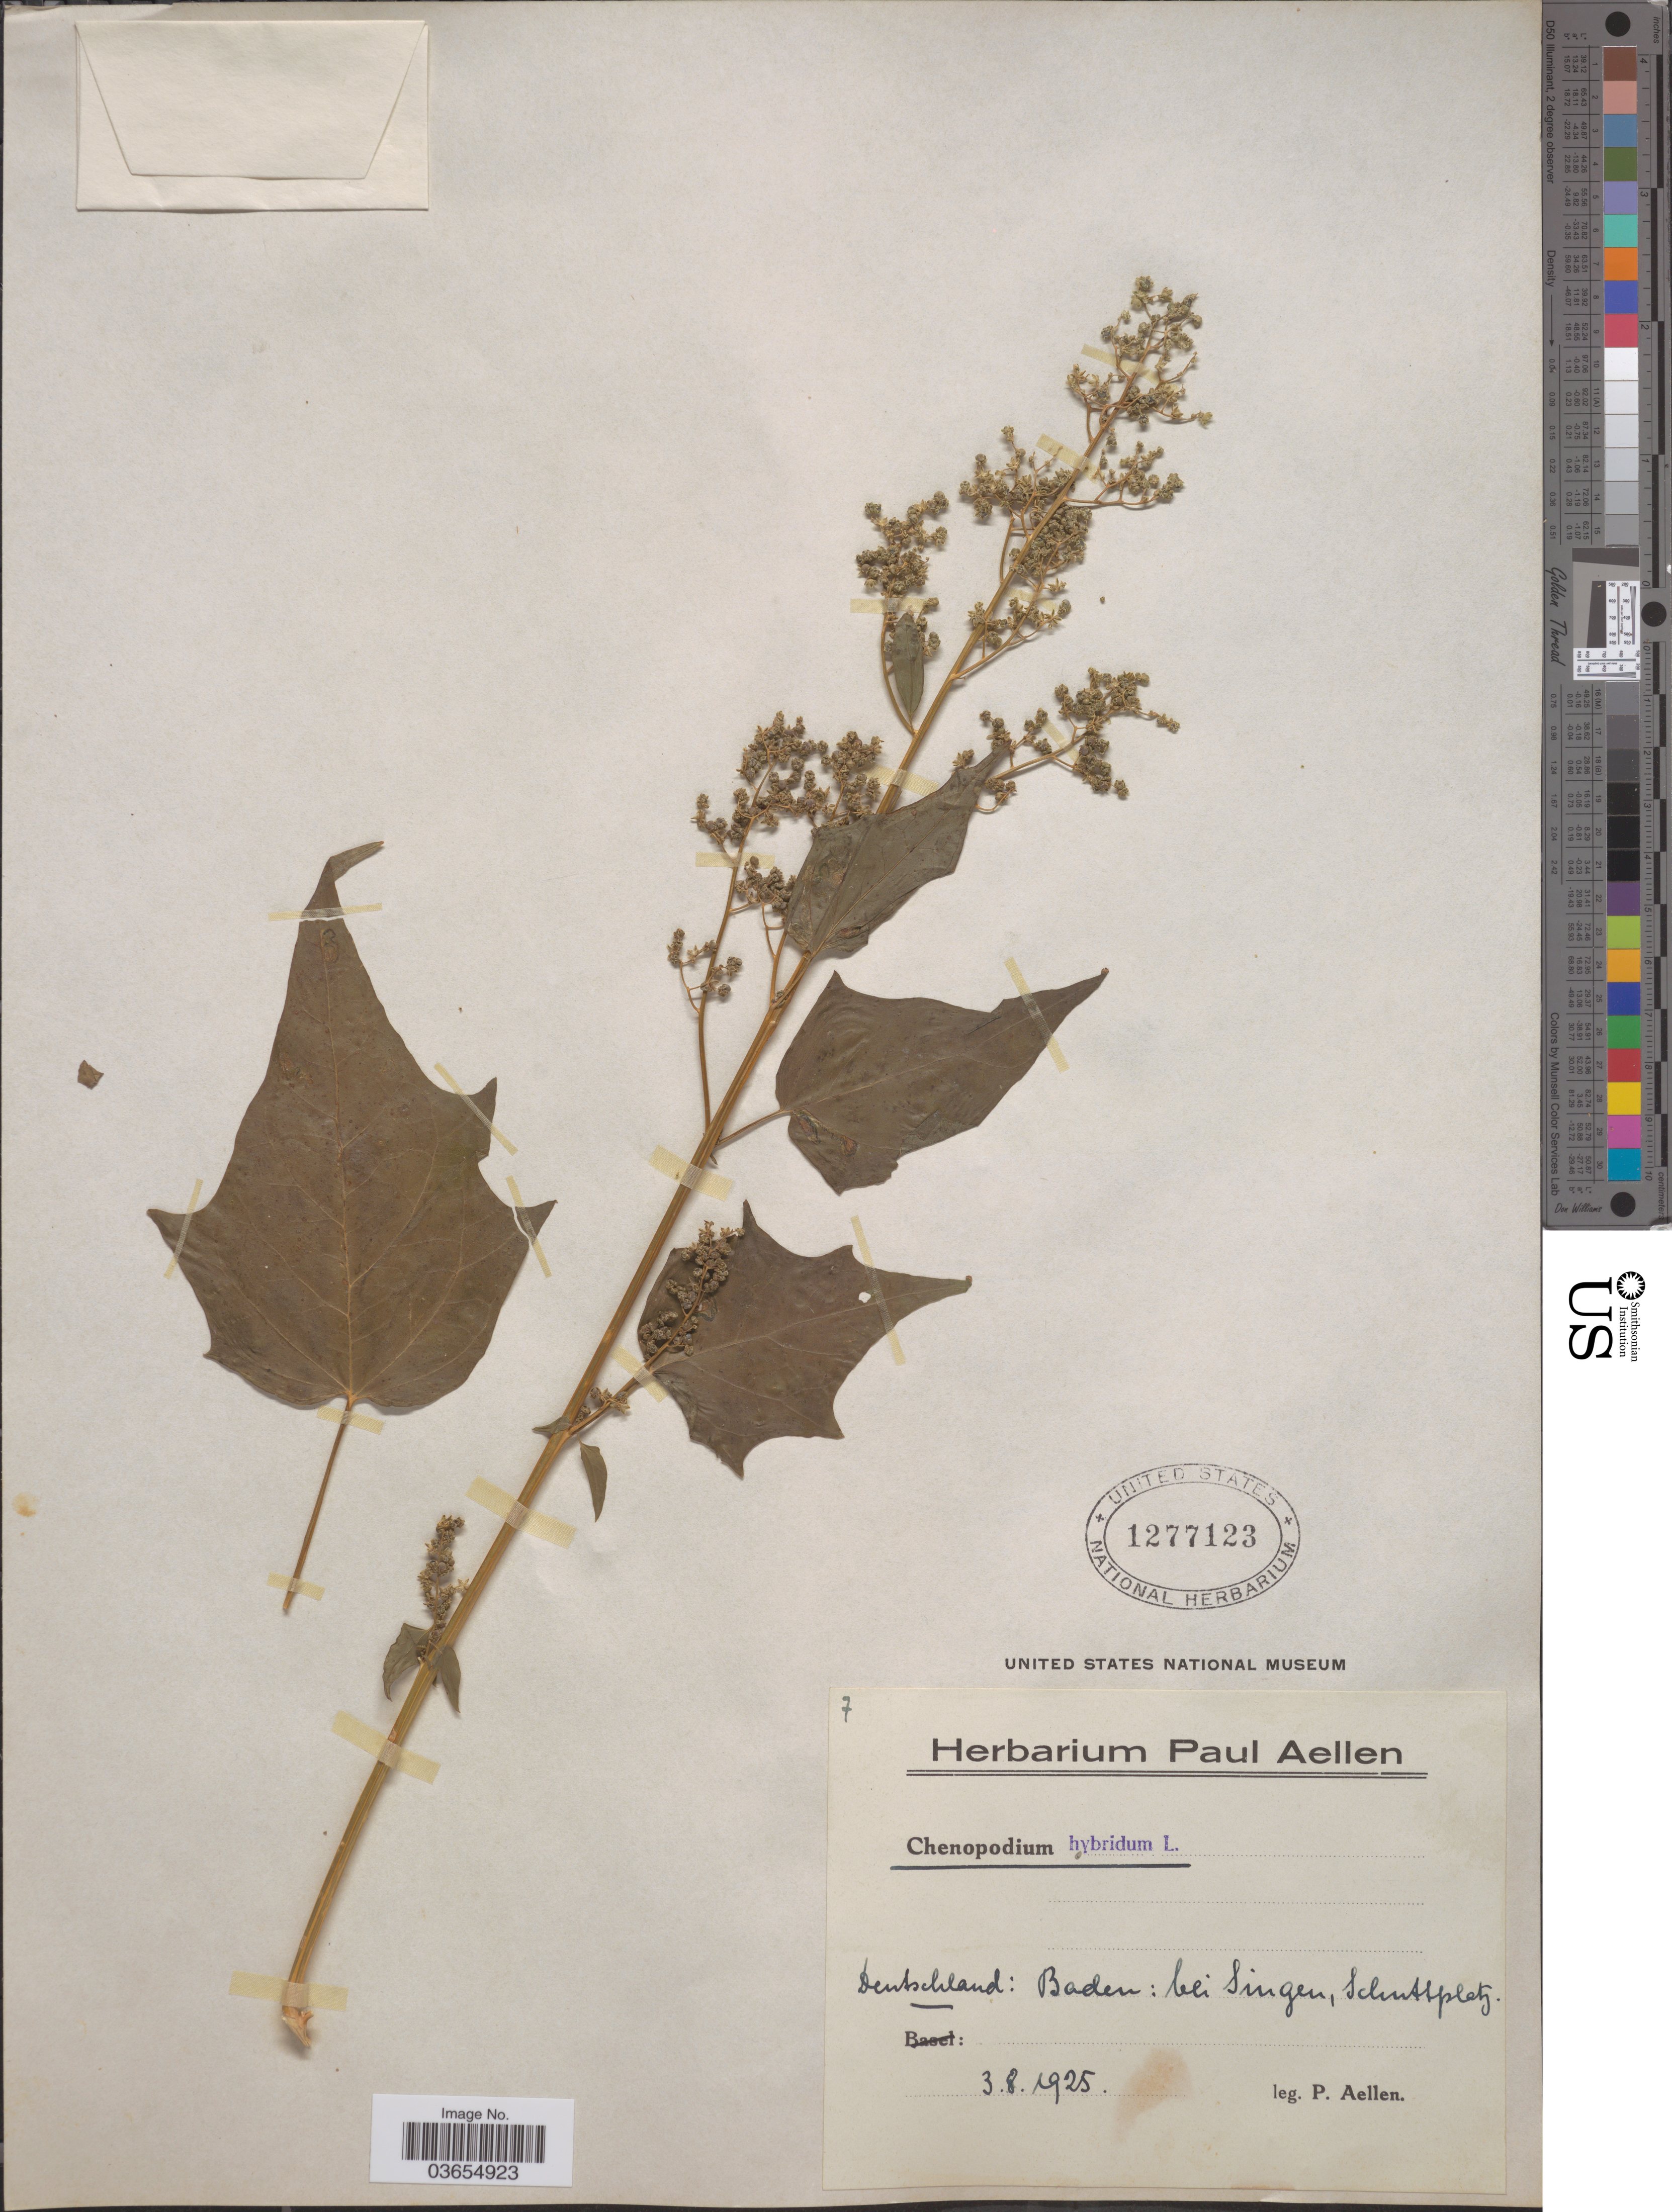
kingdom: Plantae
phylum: Tracheophyta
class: Magnoliopsida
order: Caryophyllales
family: Amaranthaceae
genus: Chenopodium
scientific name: Chenopodium hybridum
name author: L.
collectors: P. Aellen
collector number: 7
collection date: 1925-08-03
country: Germany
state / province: Baden-Württemberg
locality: Deutschland: Baden: bei Singen, Schuttplatz.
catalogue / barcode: US 1277123